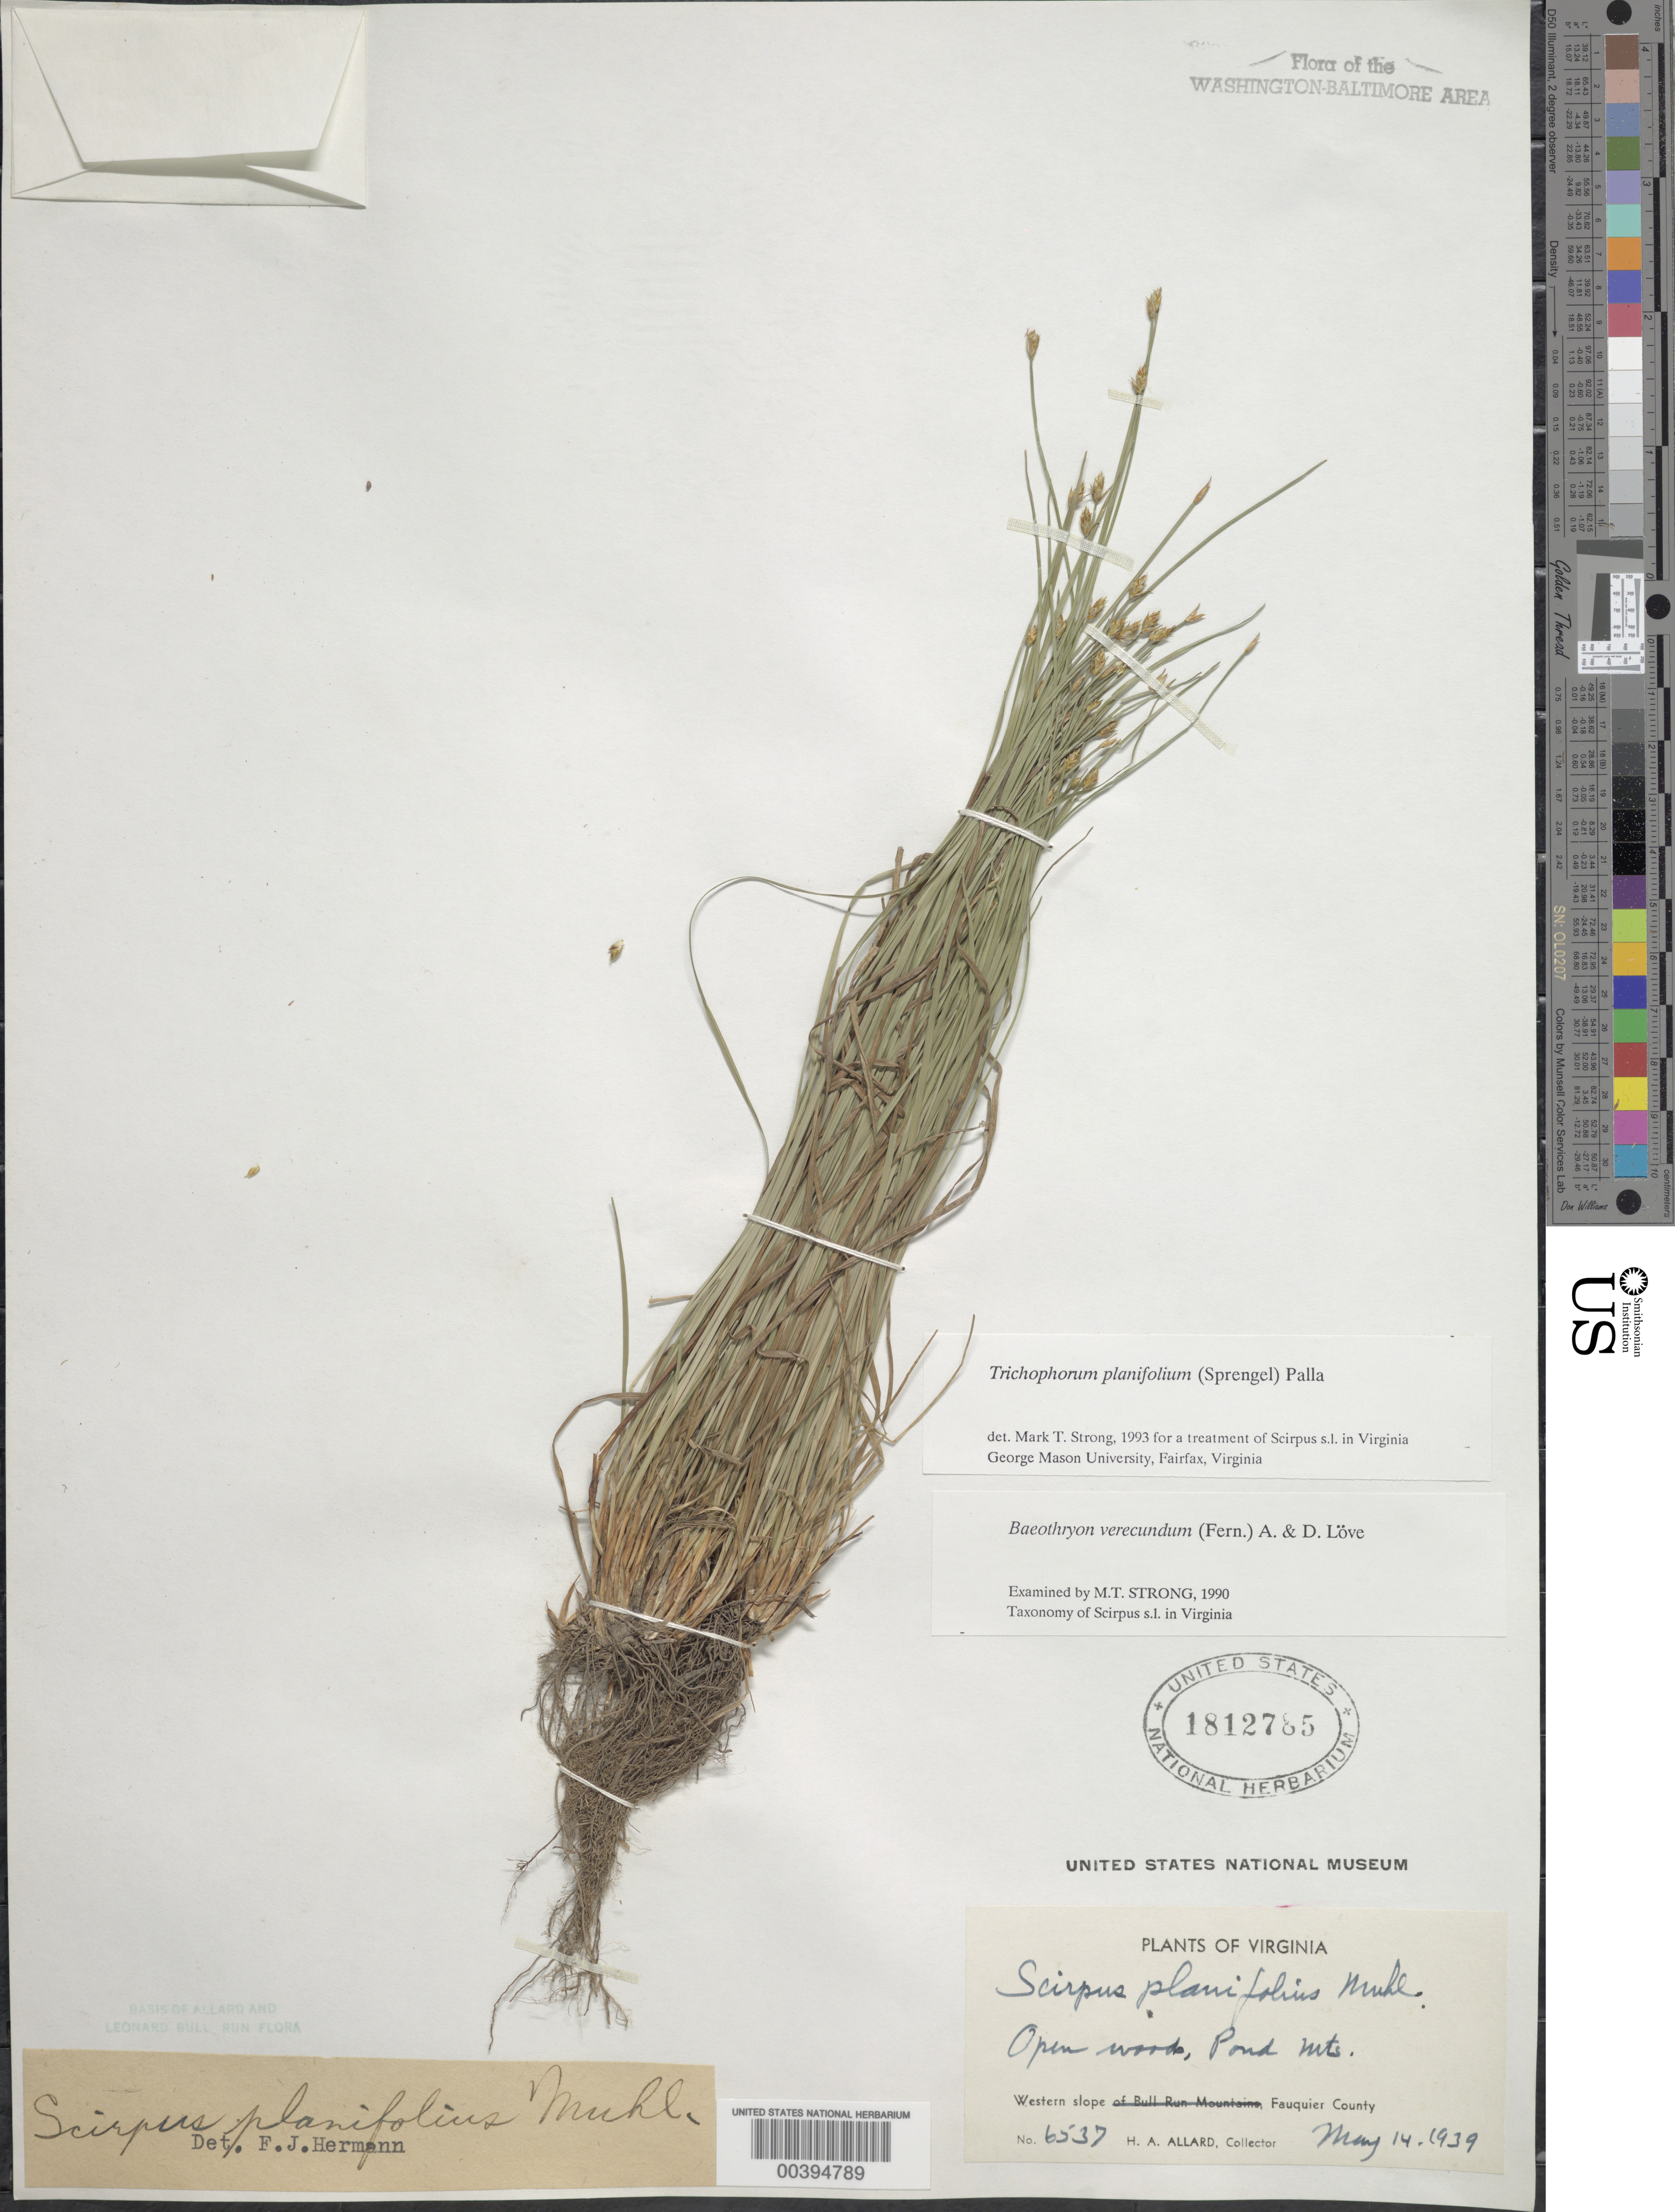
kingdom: Plantae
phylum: Tracheophyta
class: Liliopsida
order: Poales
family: Cyperaceae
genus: Trichophorum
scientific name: Trichophorum planifolium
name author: (Spreng.) Palla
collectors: H. A. Allard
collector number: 6537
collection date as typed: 14 May 1939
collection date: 1939-05-14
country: United States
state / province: Virginia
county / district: Fauquier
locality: Pond Mountains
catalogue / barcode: US 1812785